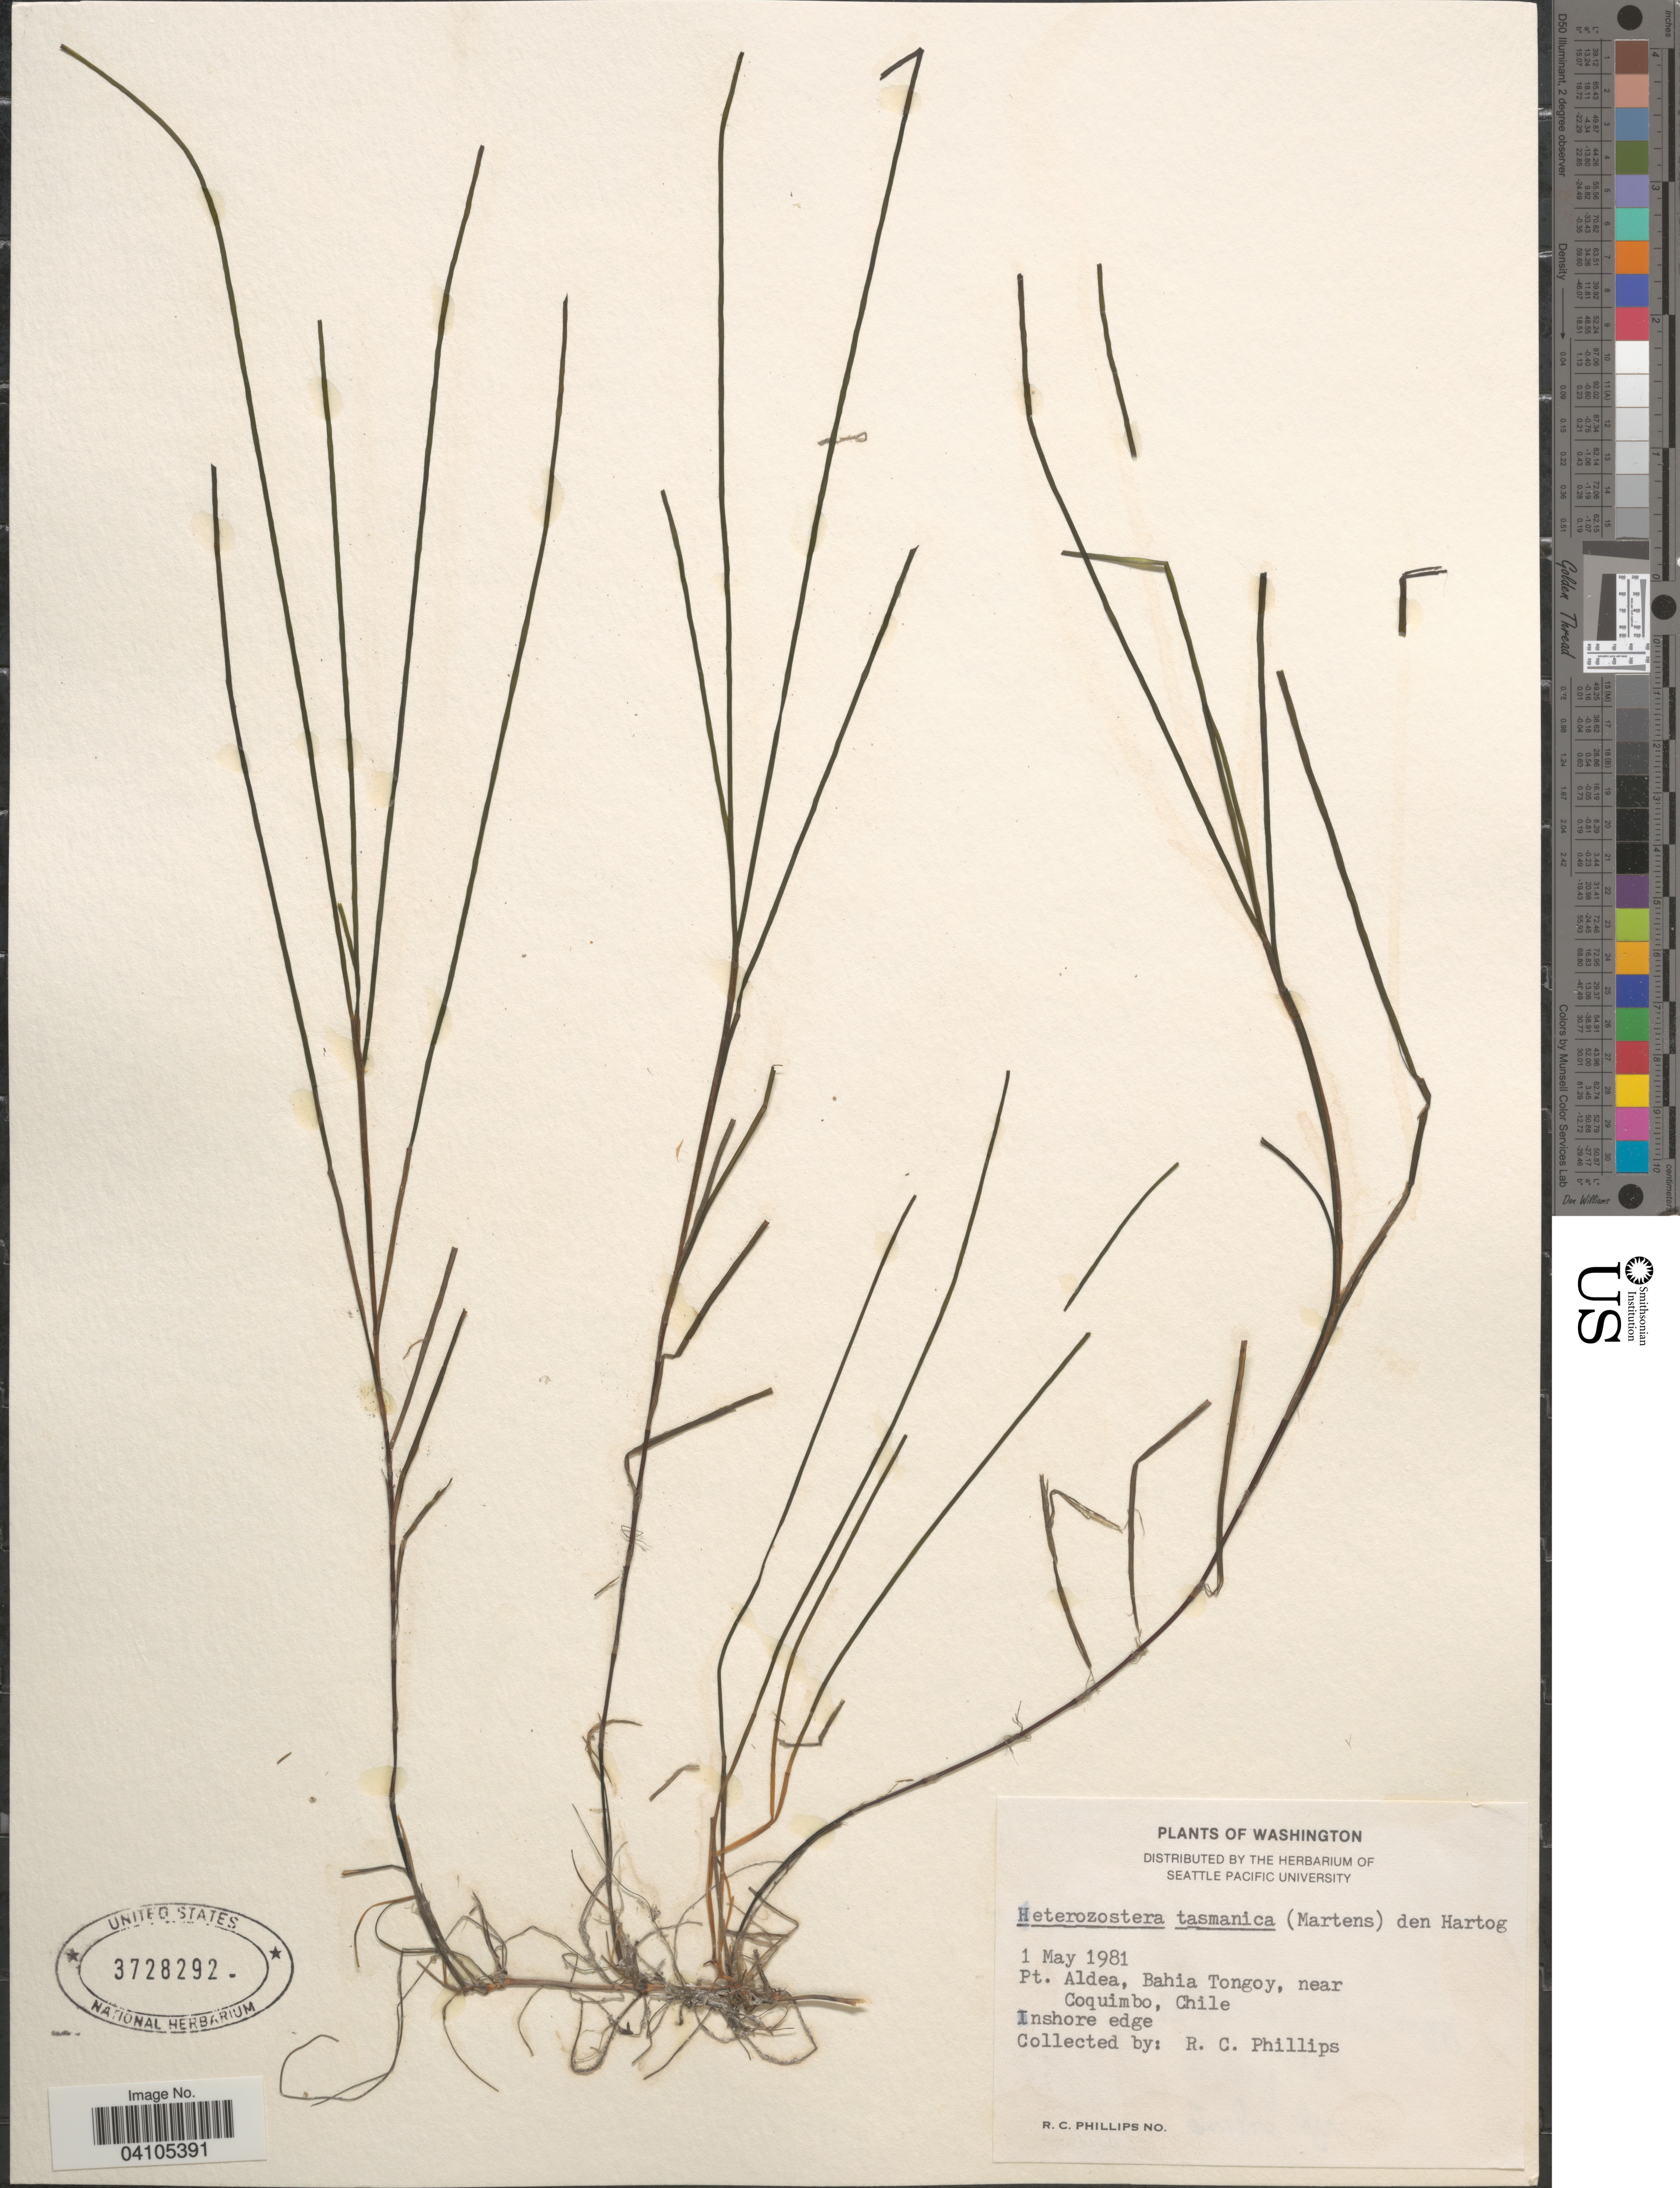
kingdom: Plantae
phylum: Tracheophyta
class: Liliopsida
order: Alismatales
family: Zosteraceae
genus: Heterozostera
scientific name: Heterozostera tasmanica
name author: (Martens ex Aschers.) Hartog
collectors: R. C. Phillips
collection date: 1981-05-01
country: Chile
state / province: Coquimbo (IV)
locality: Pt. Aldea, Bahia Tongoy, near Coquimbo.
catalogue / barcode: US 3728292